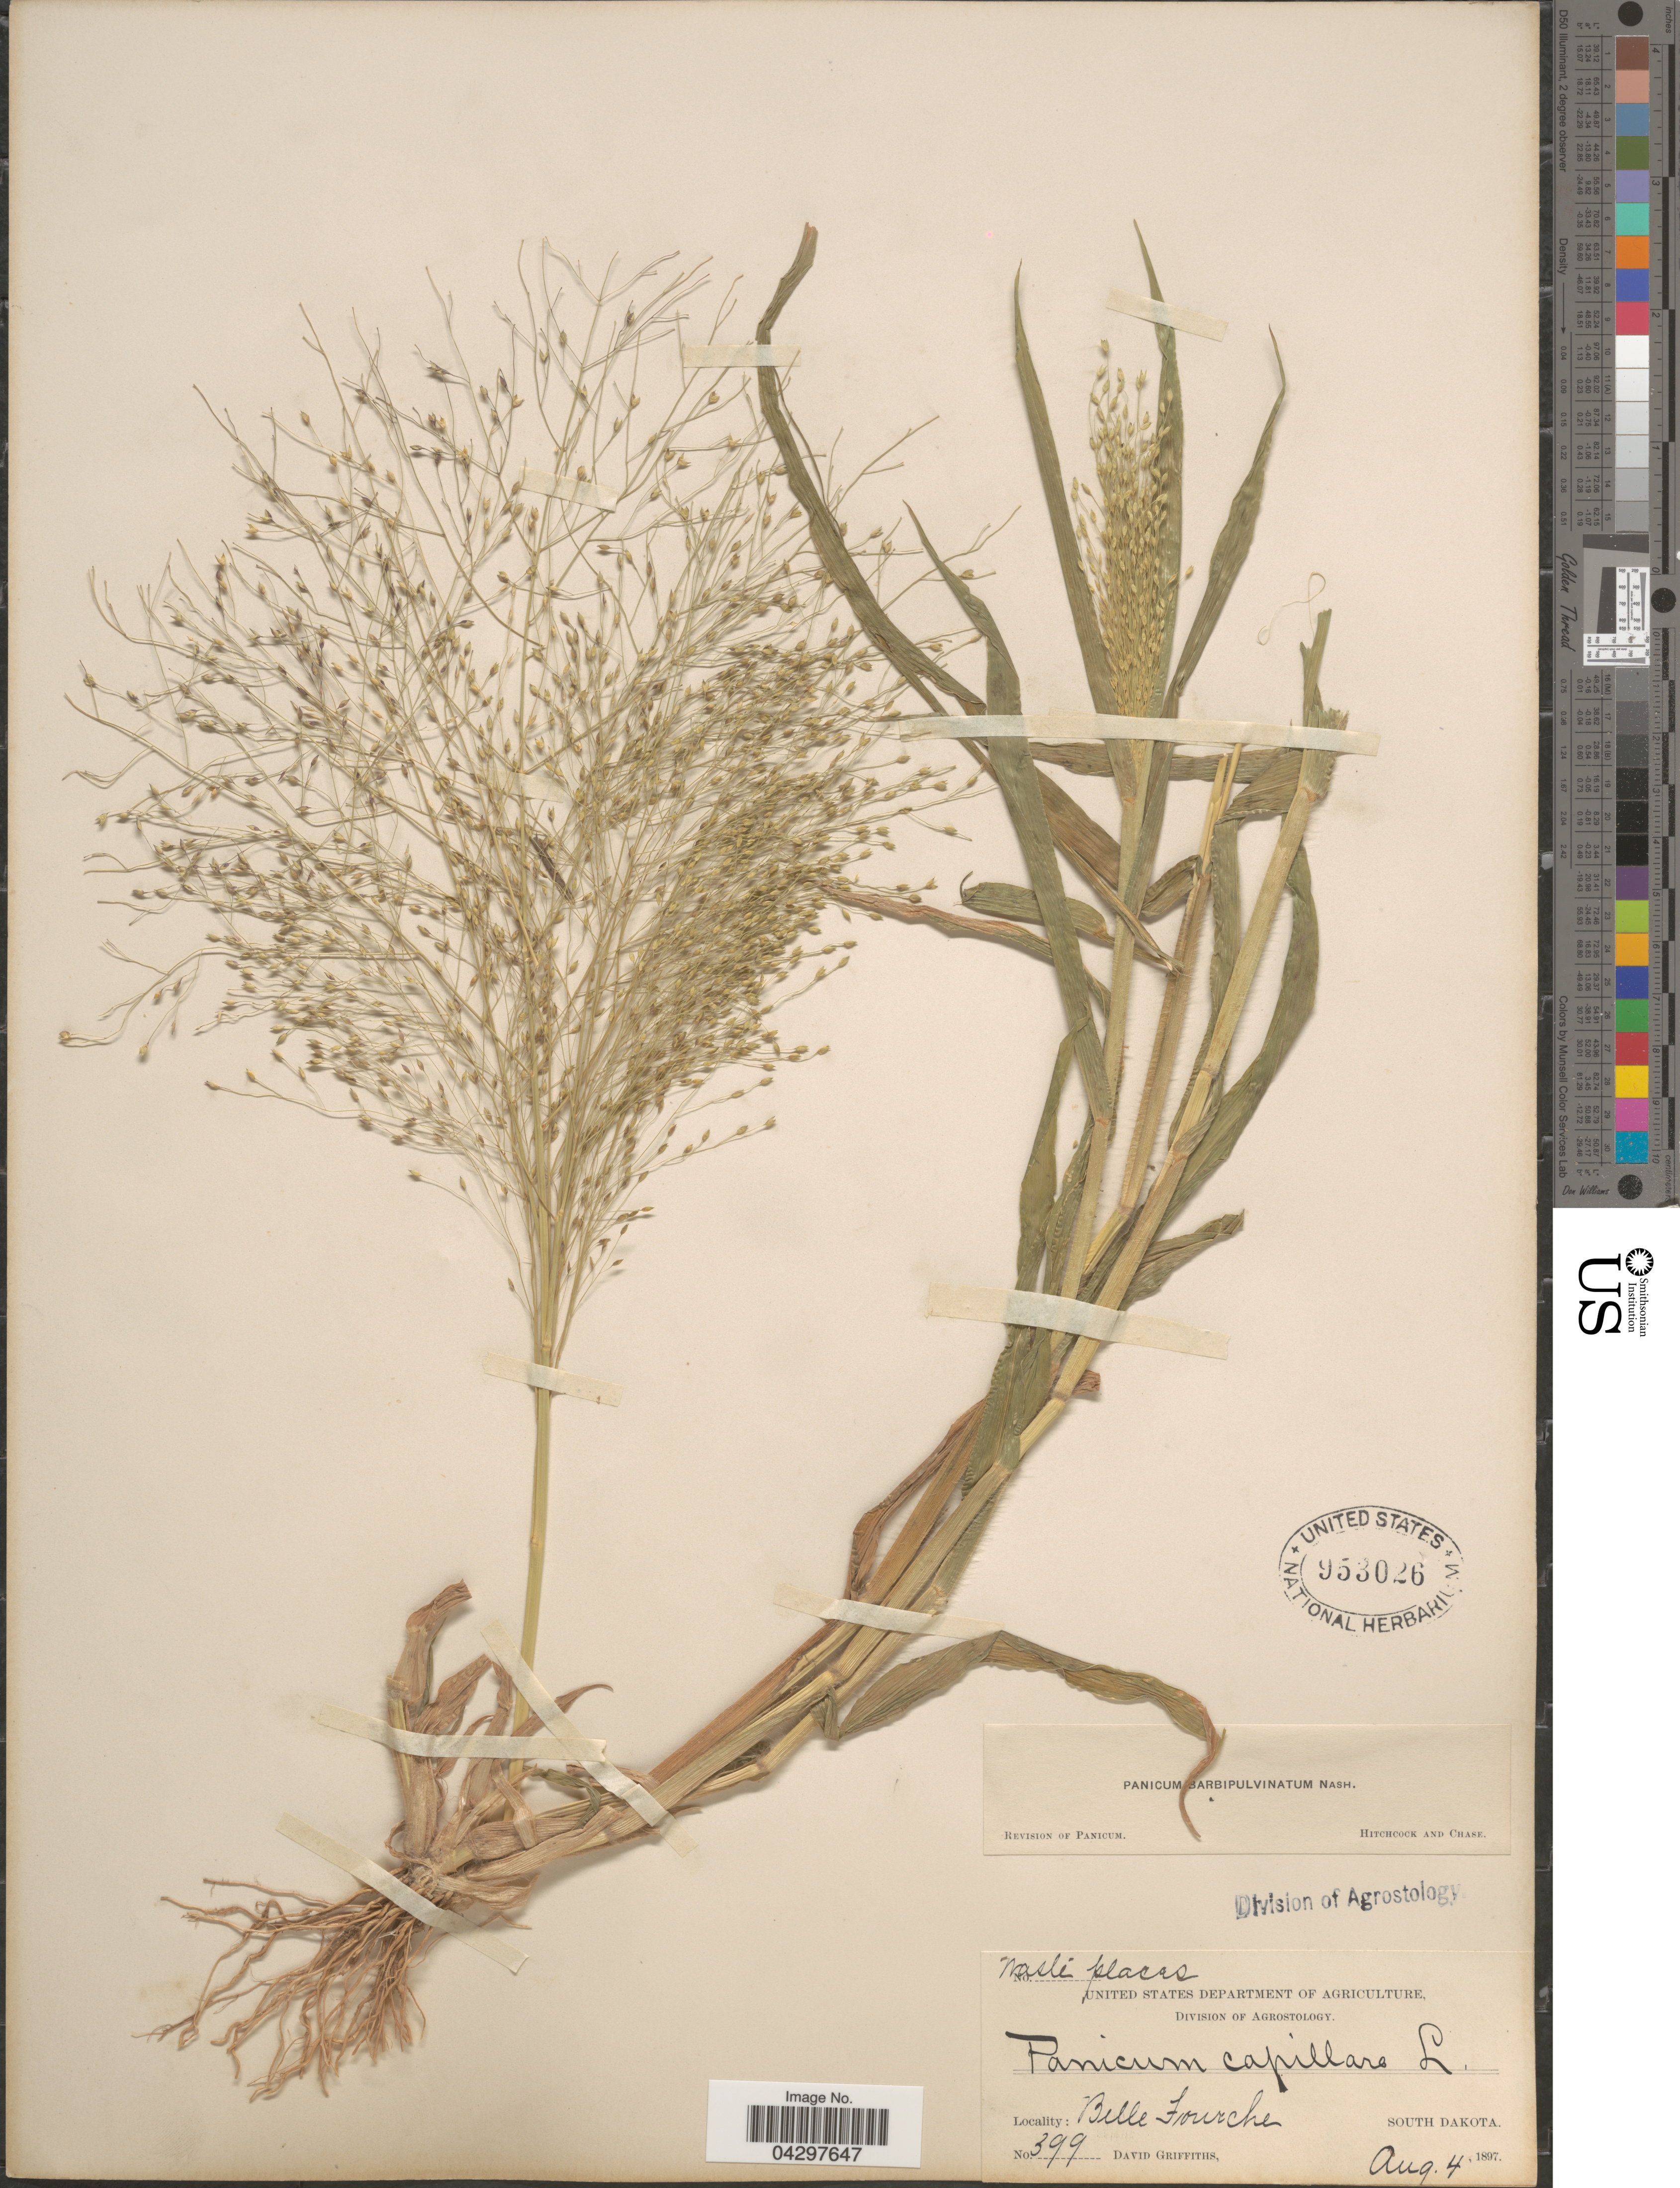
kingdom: Plantae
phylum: Tracheophyta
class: Liliopsida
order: Poales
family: Poaceae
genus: Panicum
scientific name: Panicum capillare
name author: L.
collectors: D. Griffiths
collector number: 399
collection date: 1897-08-04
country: United States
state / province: South Dakota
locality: Belle Fourche.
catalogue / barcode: US 953026